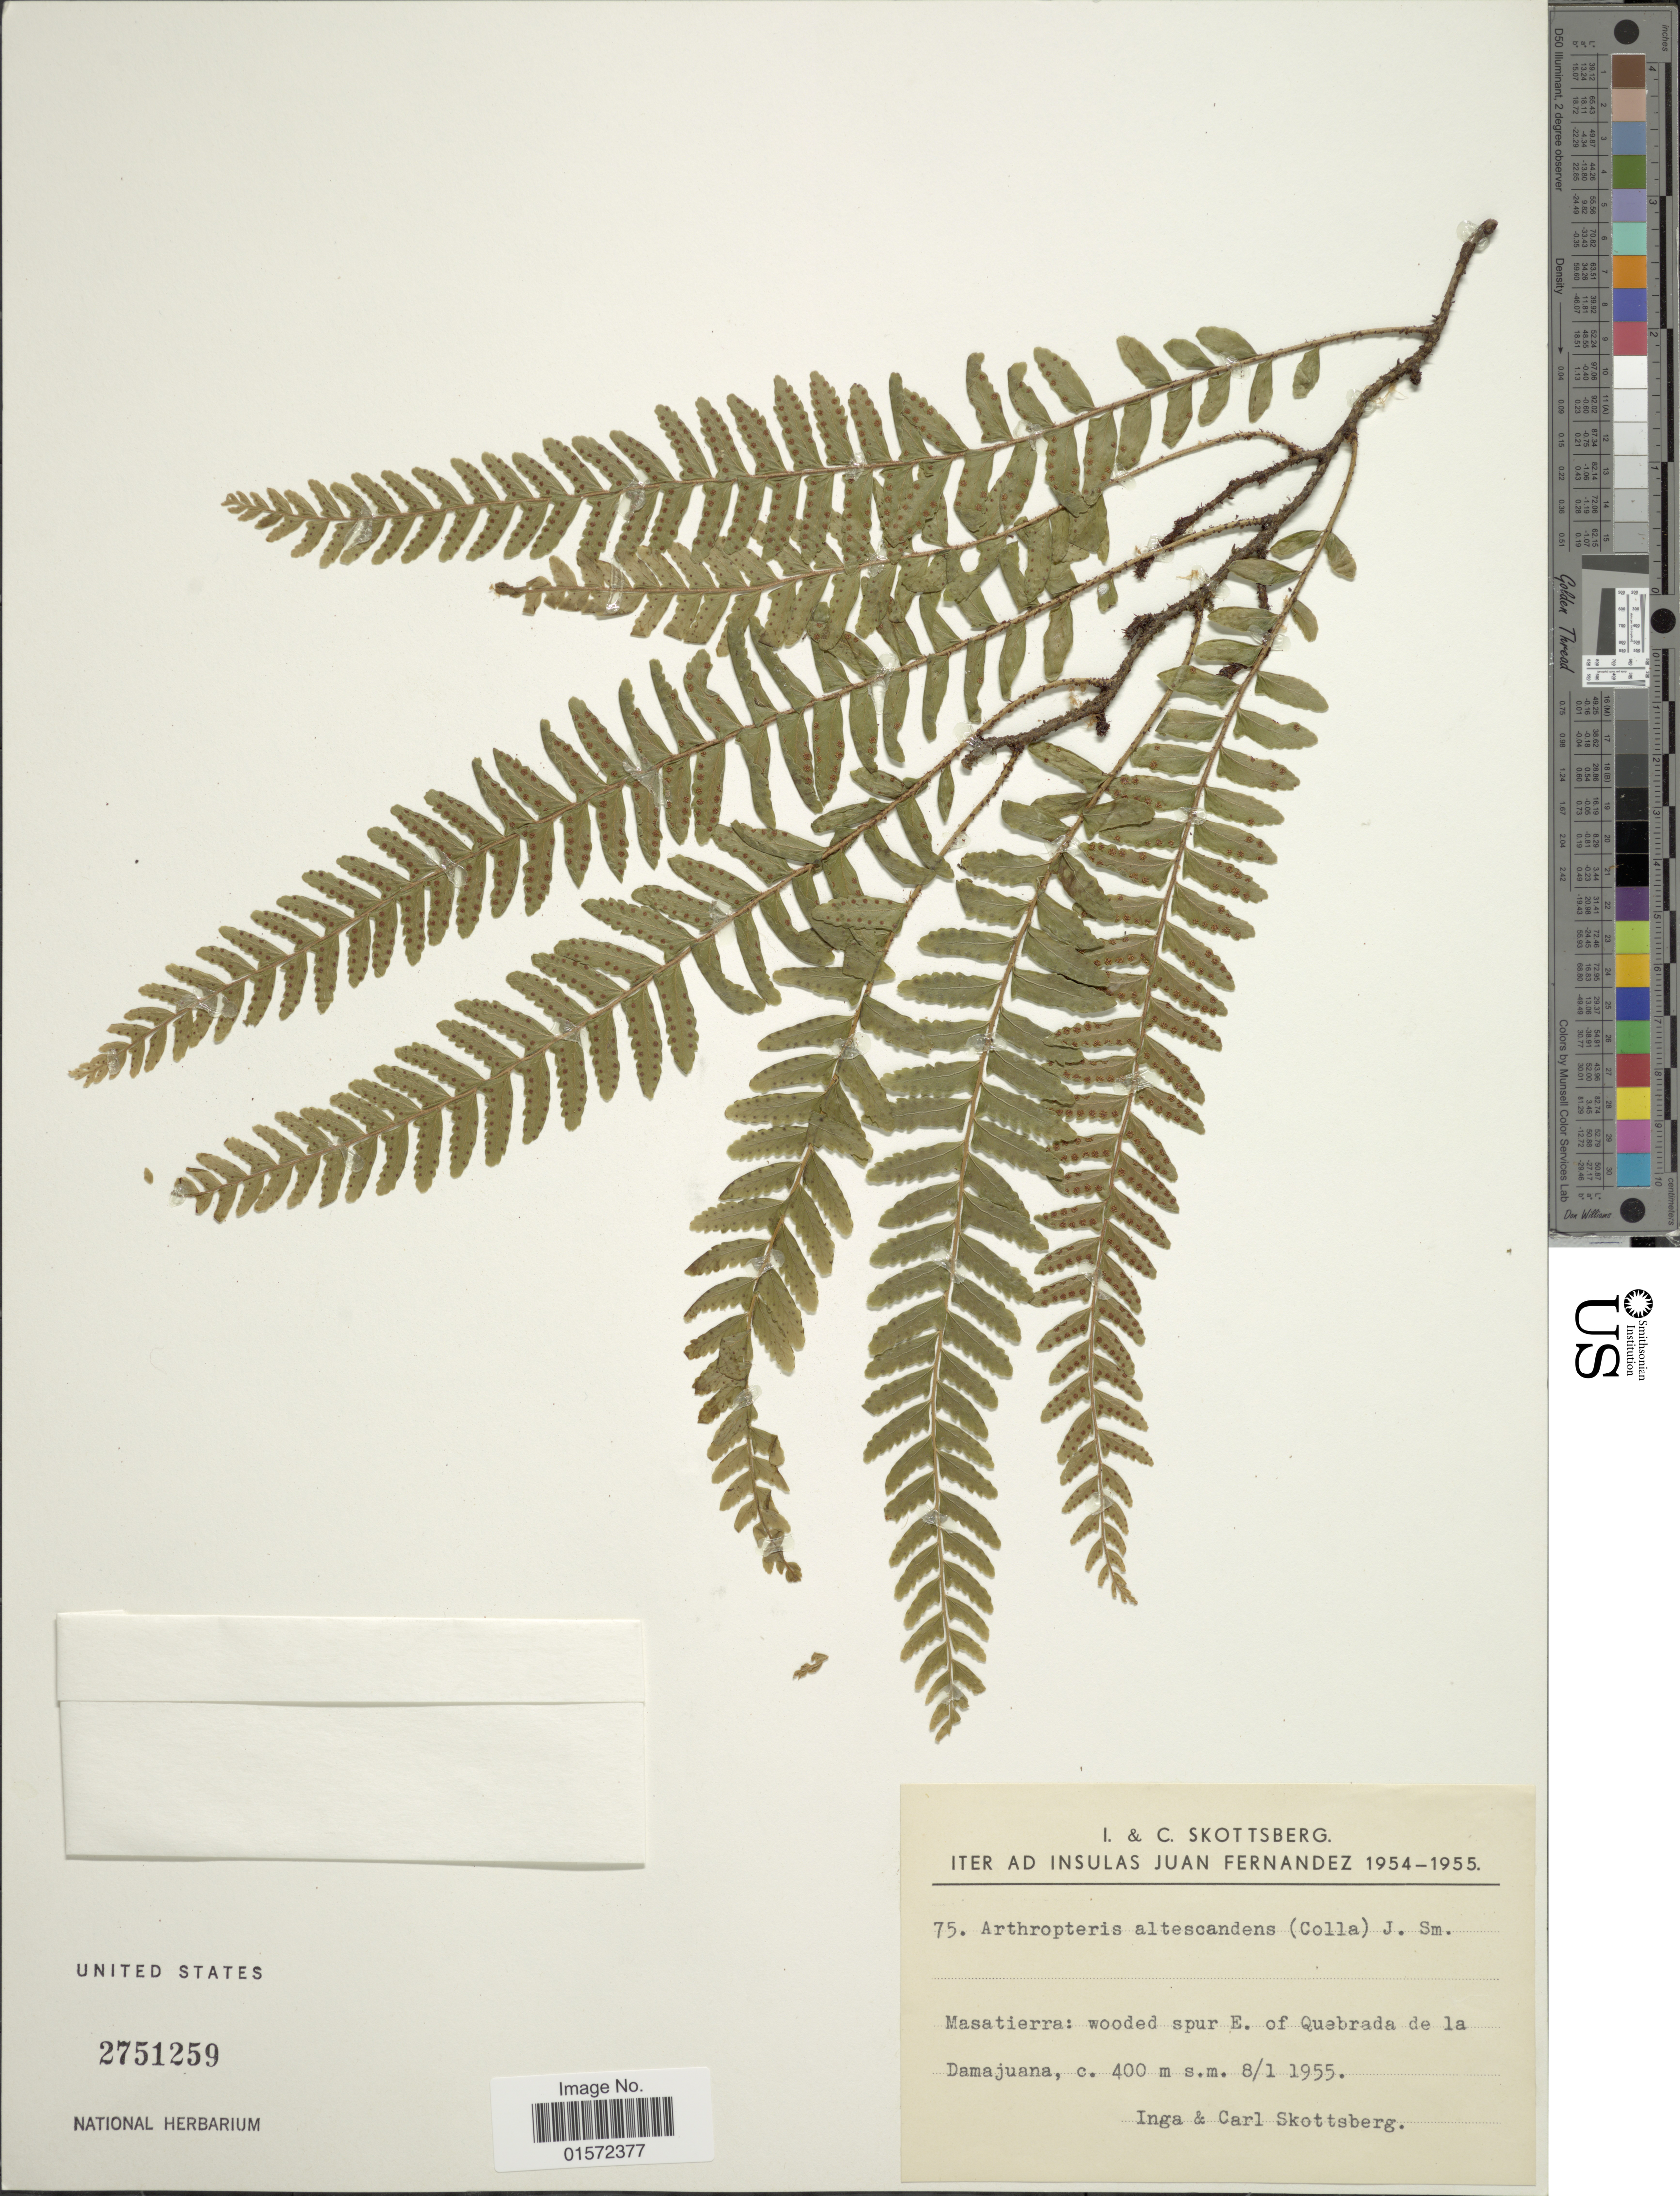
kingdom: Plantae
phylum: Tracheophyta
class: Polypodiopsida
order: Polypodiales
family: Tectariaceae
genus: Arthropteris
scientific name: Arthropteris altescandens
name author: (Colla) J. Sm.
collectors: I. Skottsberg & C. Skottsberg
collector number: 75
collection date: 1955-01-08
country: Chile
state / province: Valparaíso (V)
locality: Juan Fernandez, Masatierra, wooded spurt E of Quebrada de la Damajuana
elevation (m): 400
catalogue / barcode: US 2451259